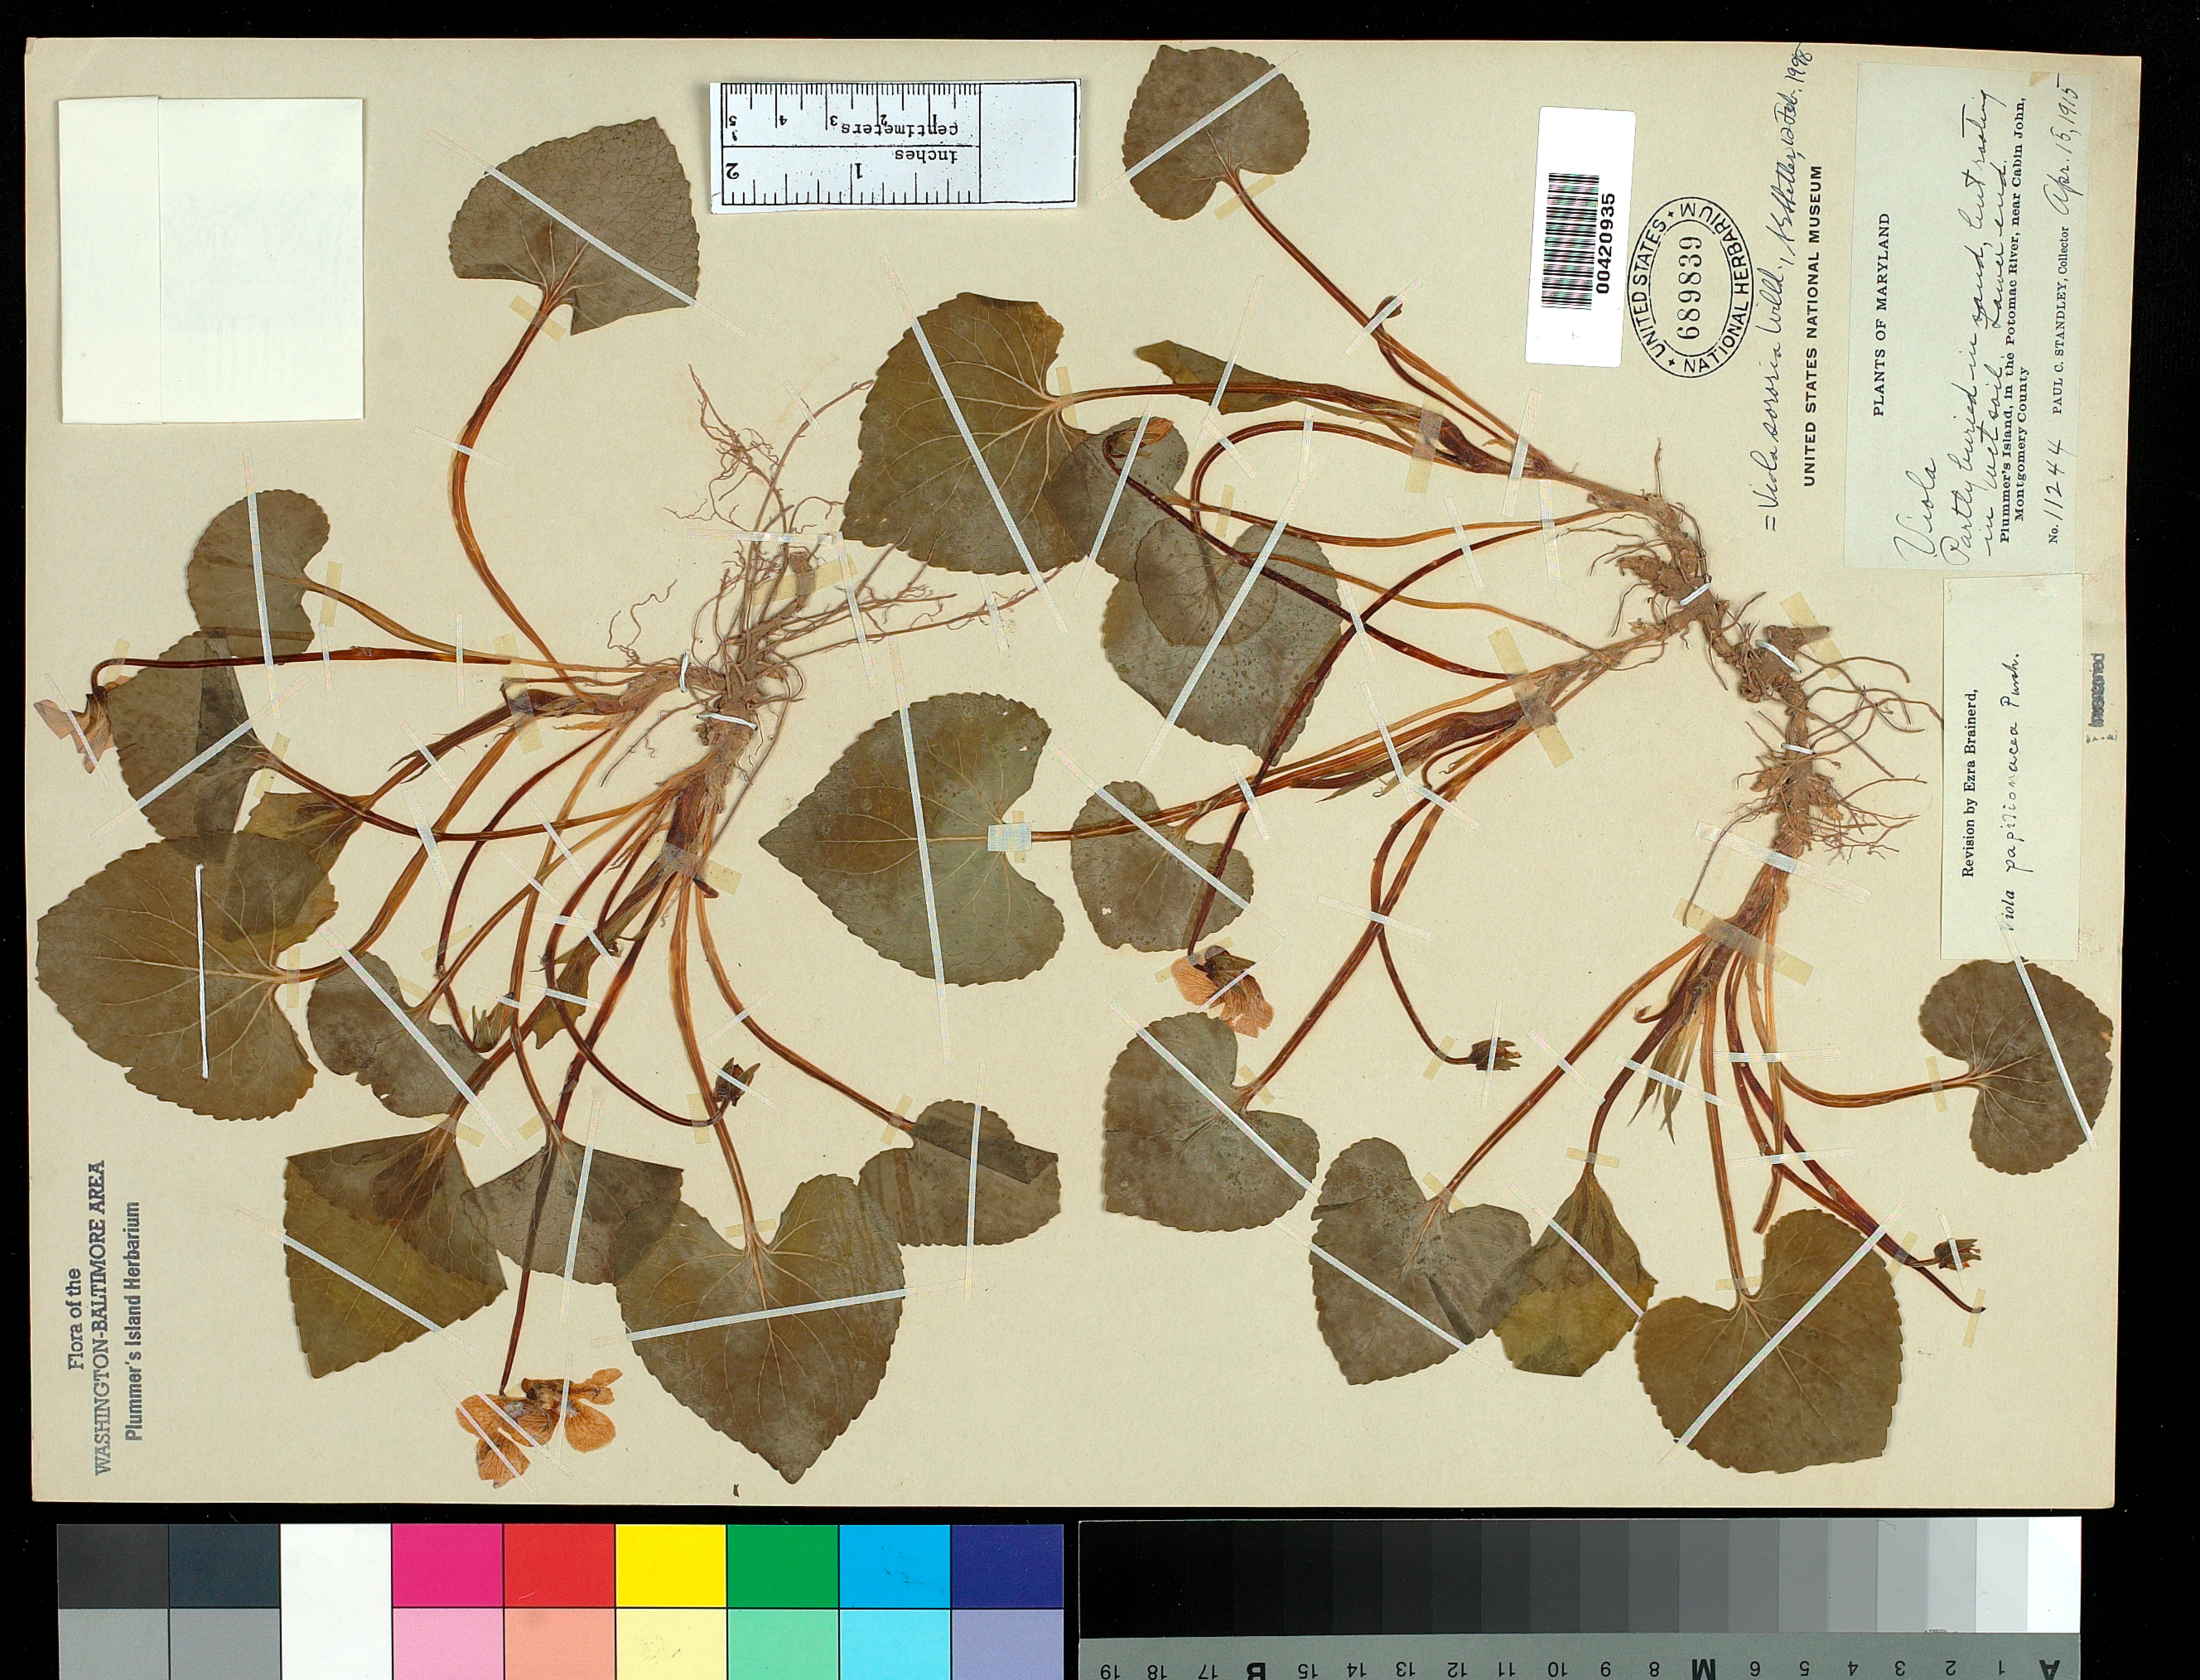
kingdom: Plantae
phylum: Tracheophyta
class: Magnoliopsida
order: Malpighiales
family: Violaceae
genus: Viola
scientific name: Viola sororia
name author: Willd.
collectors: P. C. Standley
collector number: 11244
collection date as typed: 15 Apr 1915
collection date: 1915-04-15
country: United States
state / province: Maryland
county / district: Montgomery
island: Plummers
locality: Plummer's Island; lower end Plummers Island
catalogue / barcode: US 689839